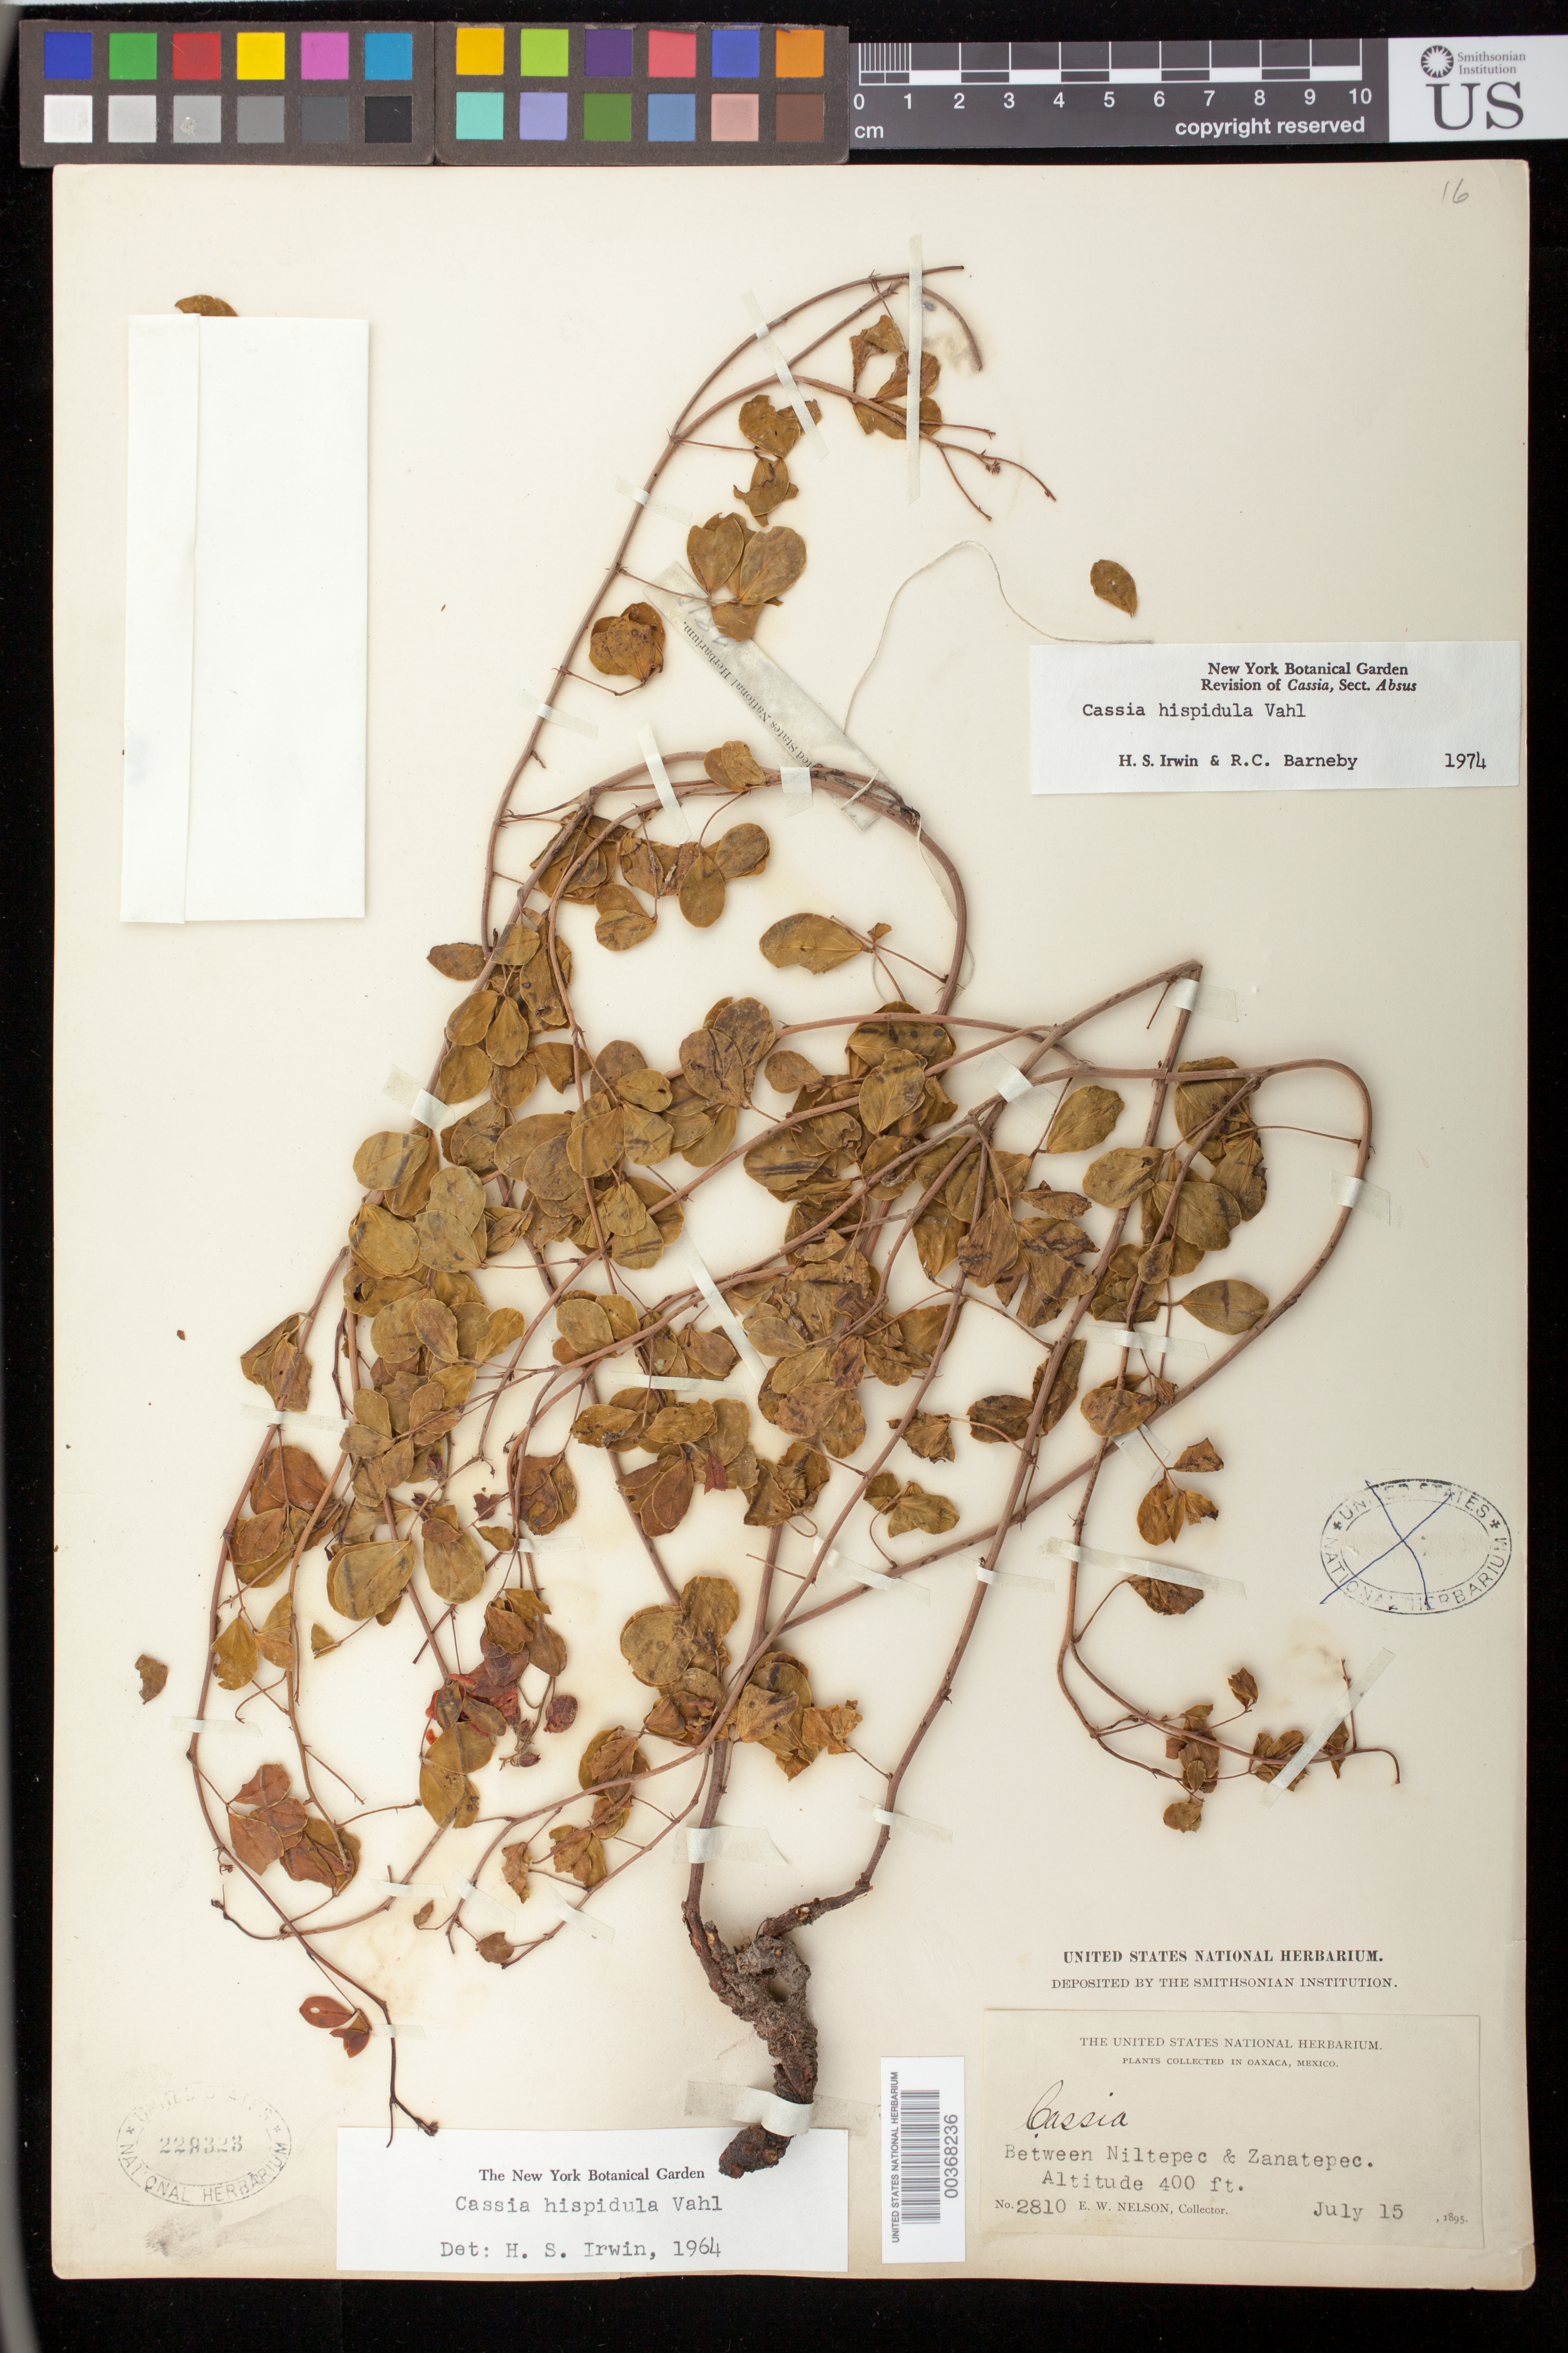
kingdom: Plantae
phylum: Tracheophyta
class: Magnoliopsida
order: Fabales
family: Fabaceae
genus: Chamaecrista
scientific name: Chamaecrista hispidula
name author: (Vahl) H.S. Irwin & Barneby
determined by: Irwin, Howard S.; Barneby, R. C.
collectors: E. W. Nelson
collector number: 2810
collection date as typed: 15 Jul 1895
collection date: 1895-07-15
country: Mexico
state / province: Oaxaca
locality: Between niltepec and zanatepec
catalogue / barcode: US 229323